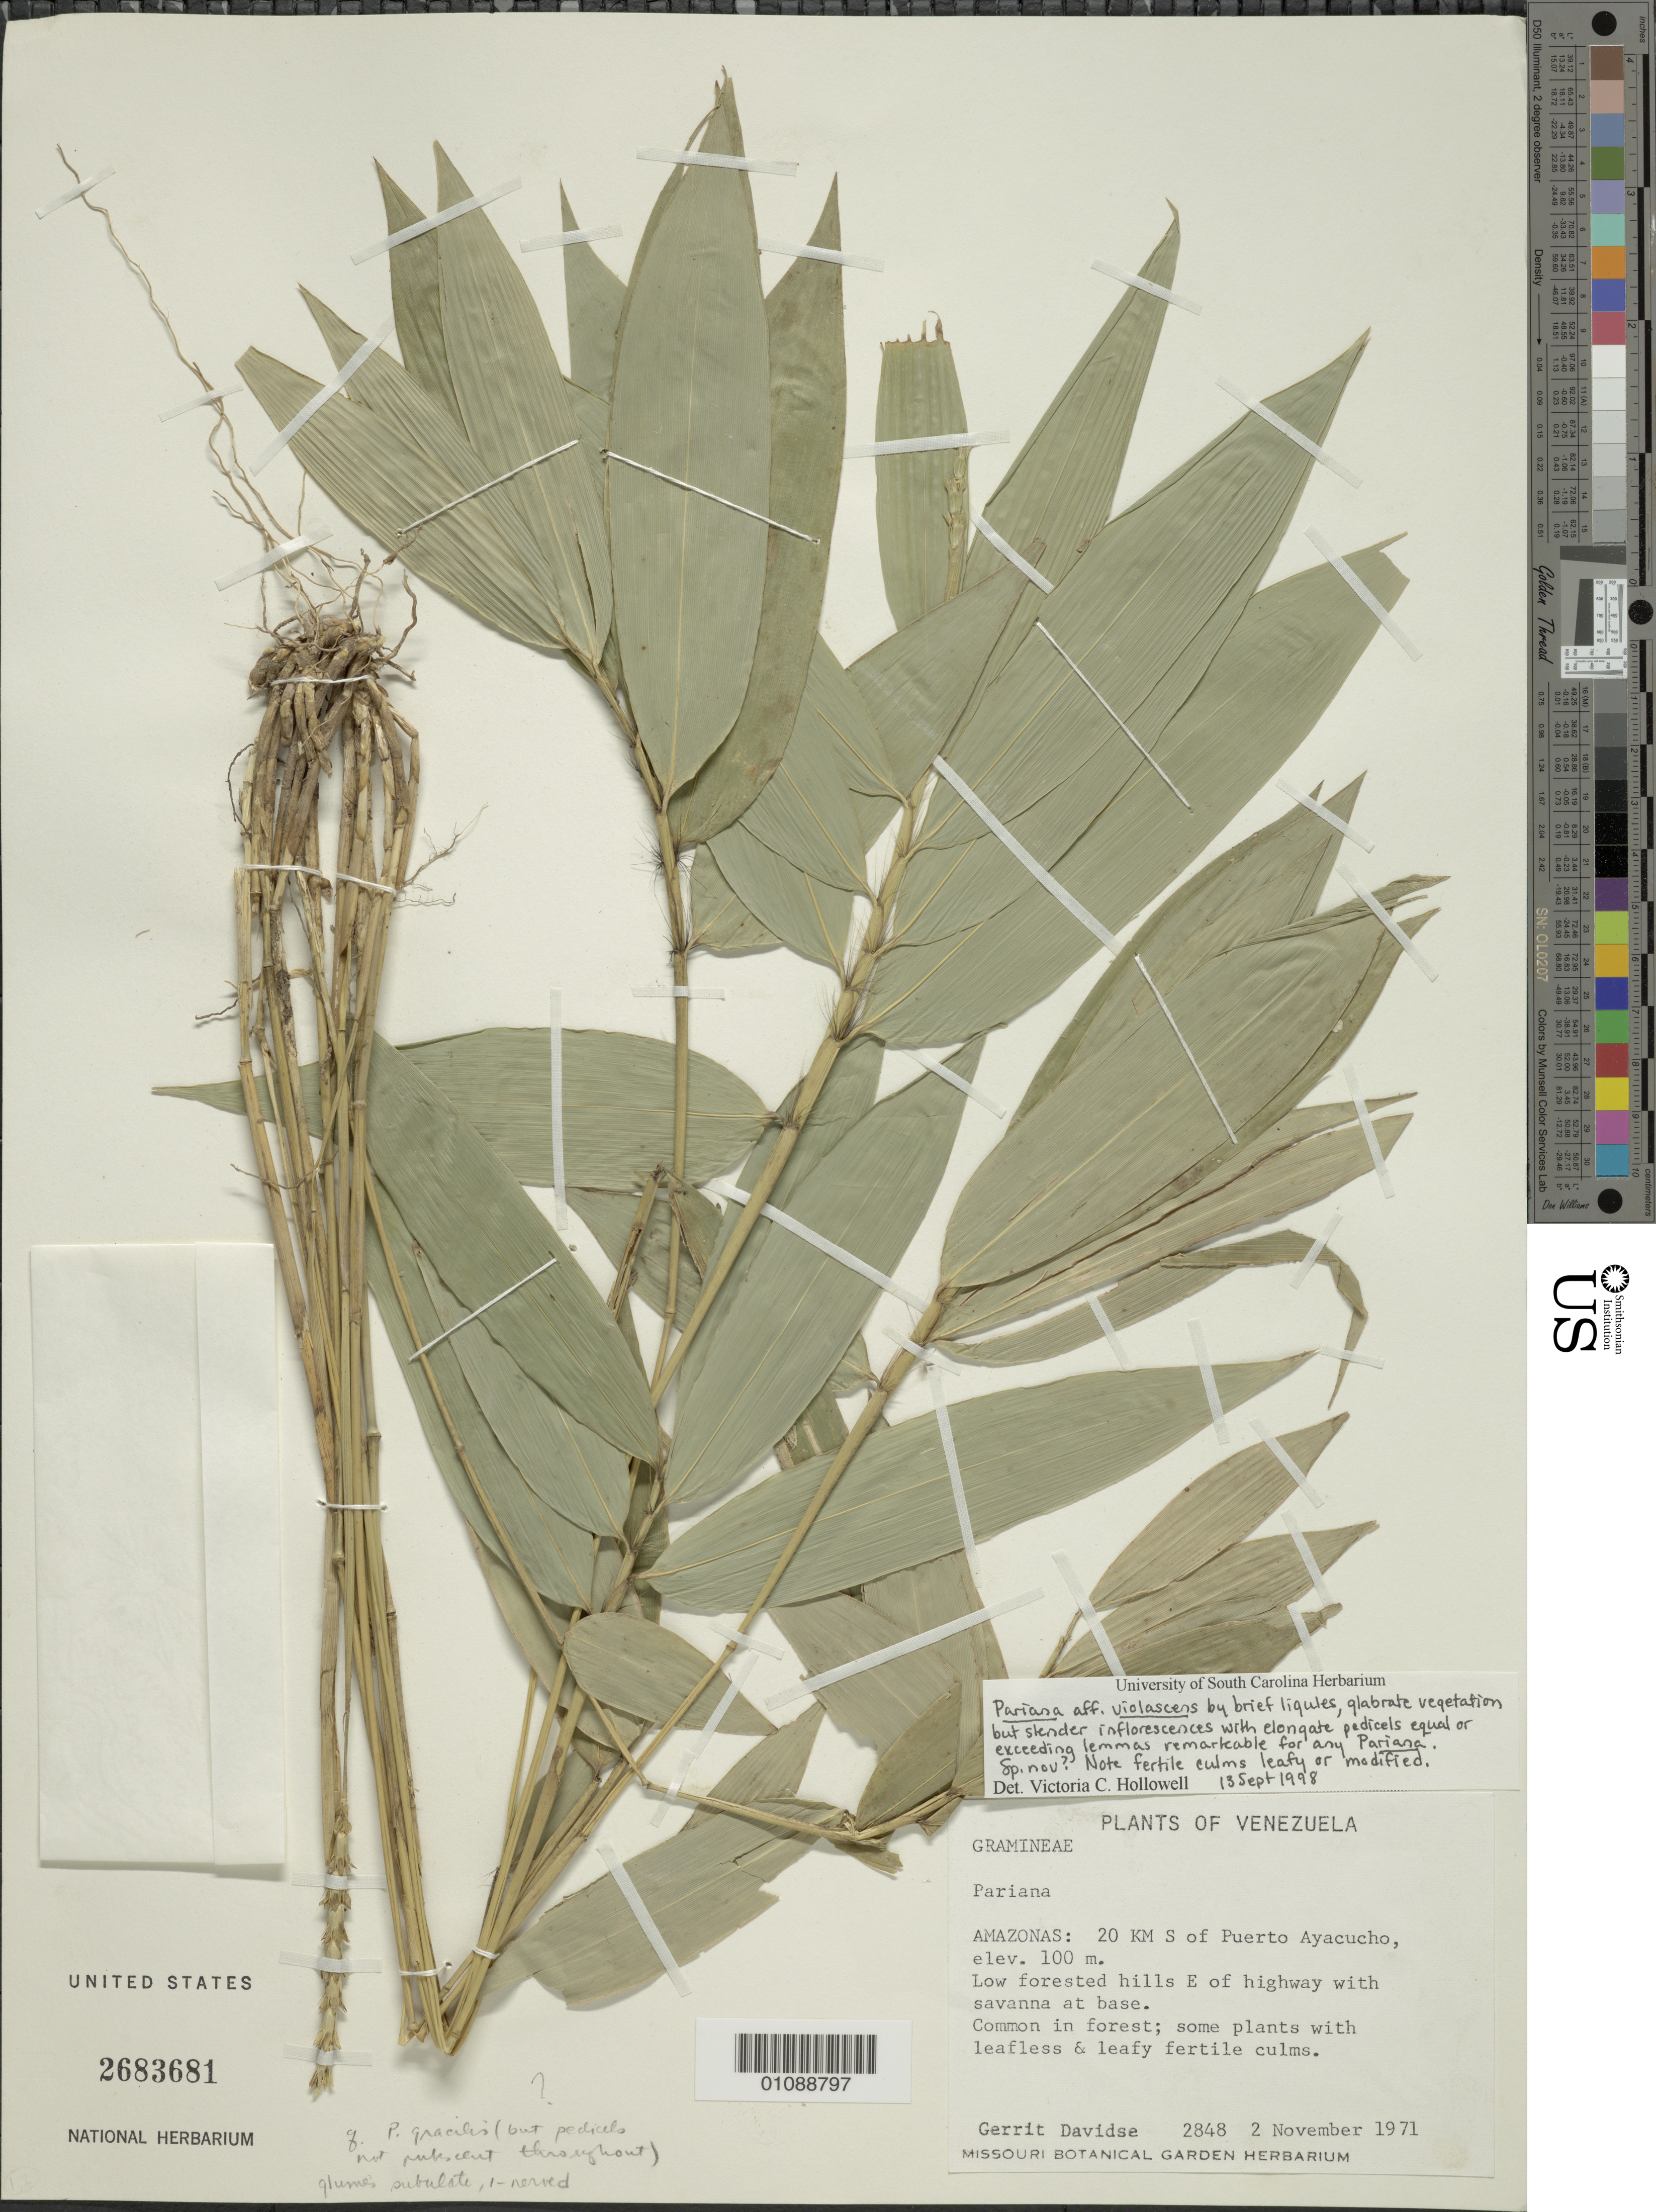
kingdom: Plantae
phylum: Tracheophyta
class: Liliopsida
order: Poales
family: Poaceae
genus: Pariana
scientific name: Pariana violascens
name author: Swallen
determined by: Hollowell, V. C., (USCH)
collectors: G. Davidse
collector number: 2848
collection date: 1971-11-02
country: Venezuela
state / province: Amazonas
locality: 20 km S of Puerto Ayacucho.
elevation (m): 100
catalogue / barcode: US 2683681